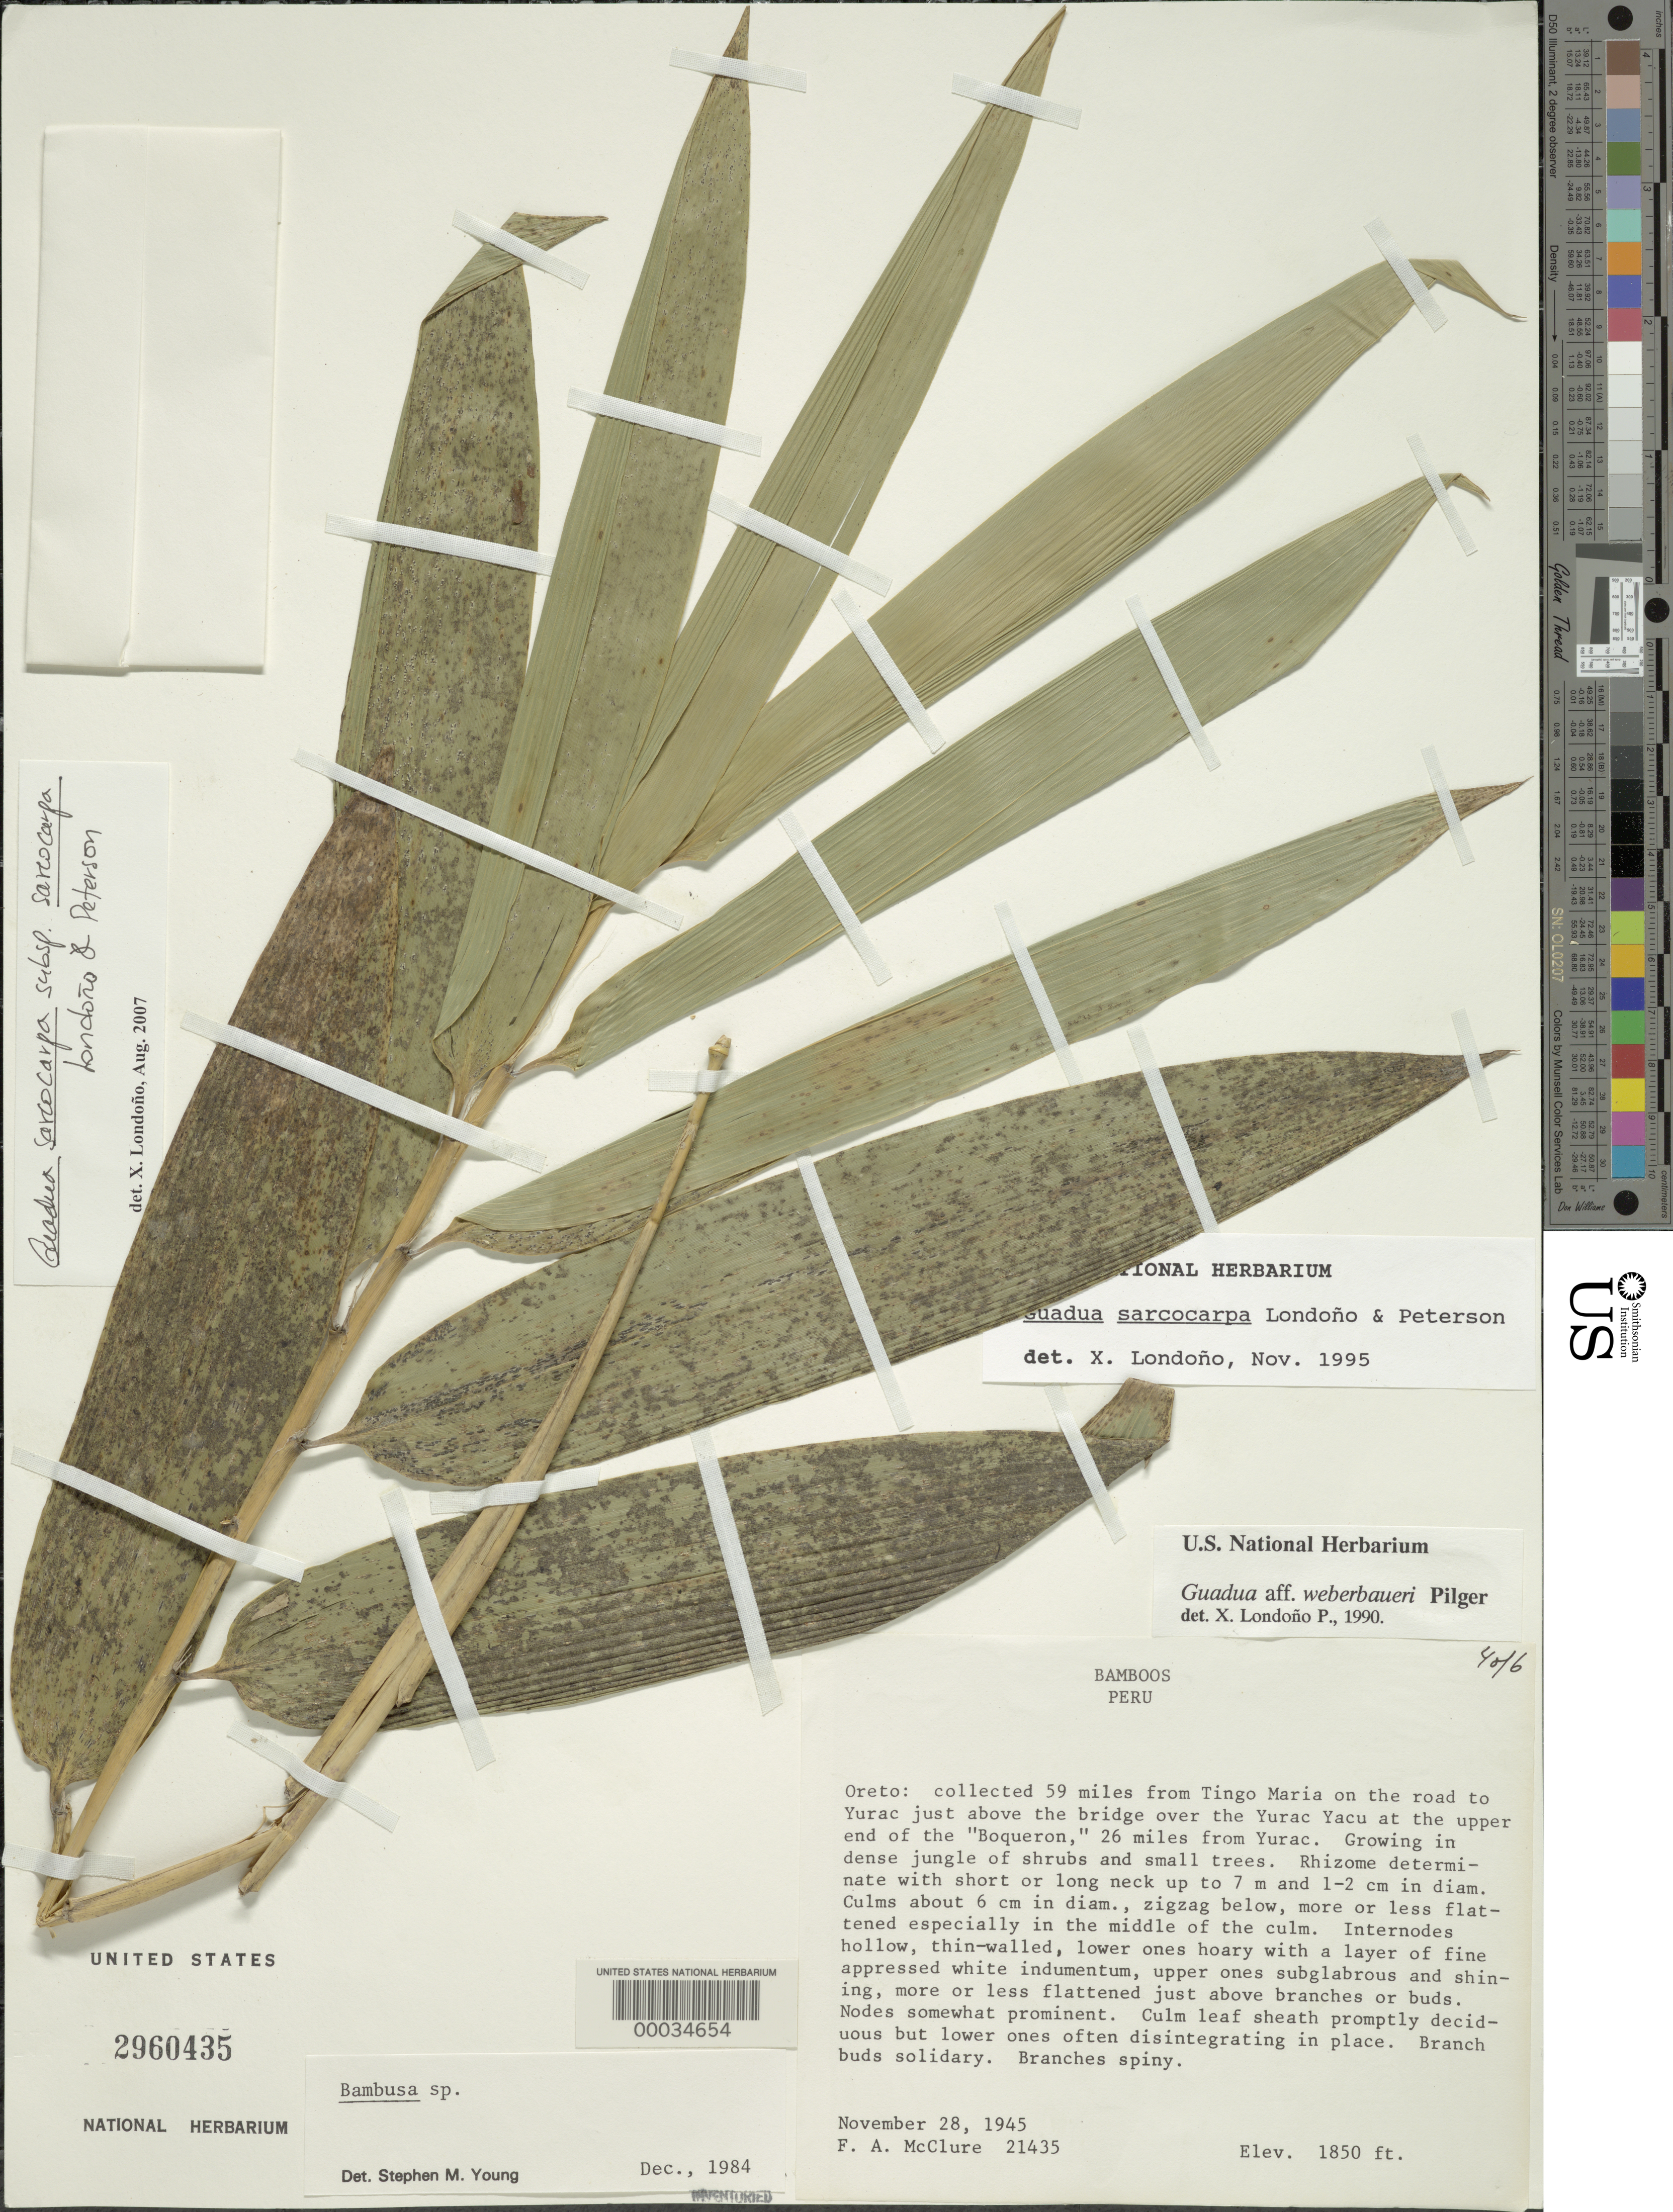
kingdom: Plantae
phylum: Tracheophyta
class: Liliopsida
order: Poales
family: Poaceae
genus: Guadua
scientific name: Guadua sarcocarpa subsp. sarcocarpa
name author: Londoño & P.M. Peterson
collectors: F. A. McClure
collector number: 21435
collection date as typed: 28 Nov 1945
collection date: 1945-11-28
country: Peru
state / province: Loreto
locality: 59 mi from tingo maria on the road to yurac just above the bridge over the yurac yacu, 26 mi from yurac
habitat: Dense jungle of shrubs and trees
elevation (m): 564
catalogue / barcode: US 2960435